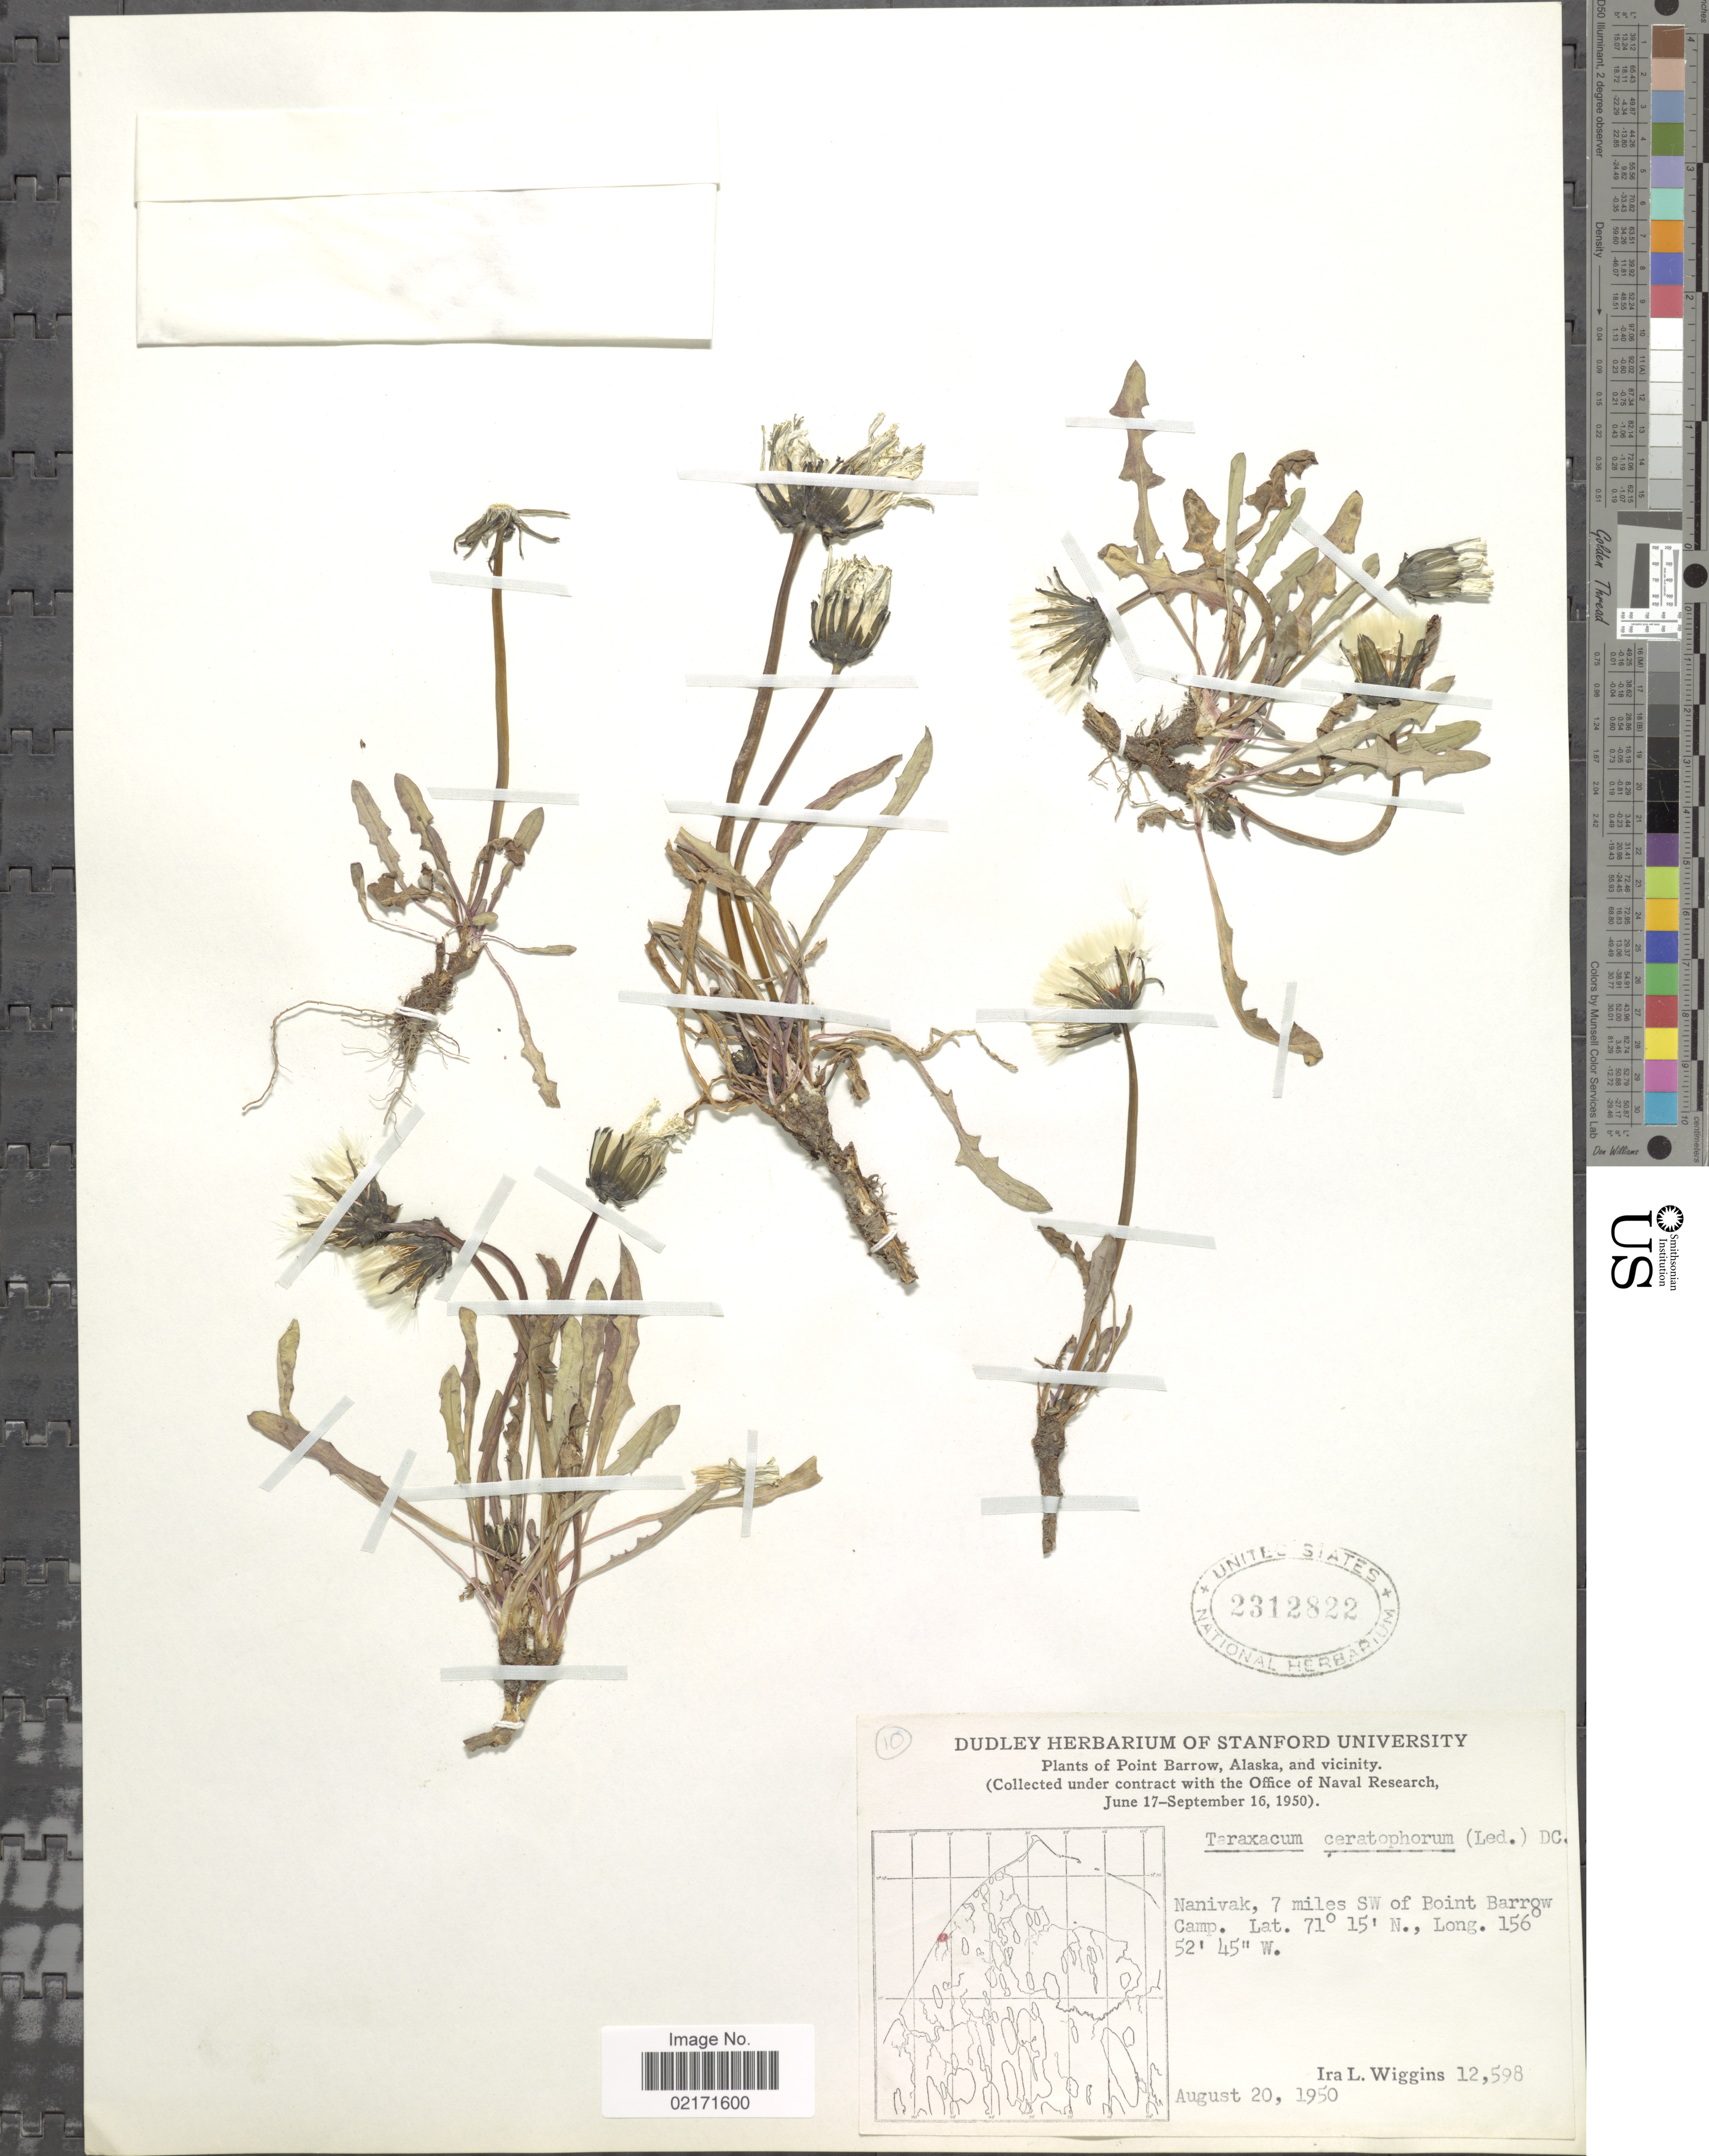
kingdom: Plantae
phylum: Tracheophyta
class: Magnoliopsida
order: Asterales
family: Asteraceae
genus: Taraxacum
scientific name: Taraxacum ceratophorum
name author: (Ledeb.) DC.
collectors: I. L. Wiggins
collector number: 12598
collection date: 1950-08-20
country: United States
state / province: Alaska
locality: Point Barrow, Alaska, and vicinity. Nanivak, 7 miles SW of Point Barrow Camp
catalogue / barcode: US 2312822